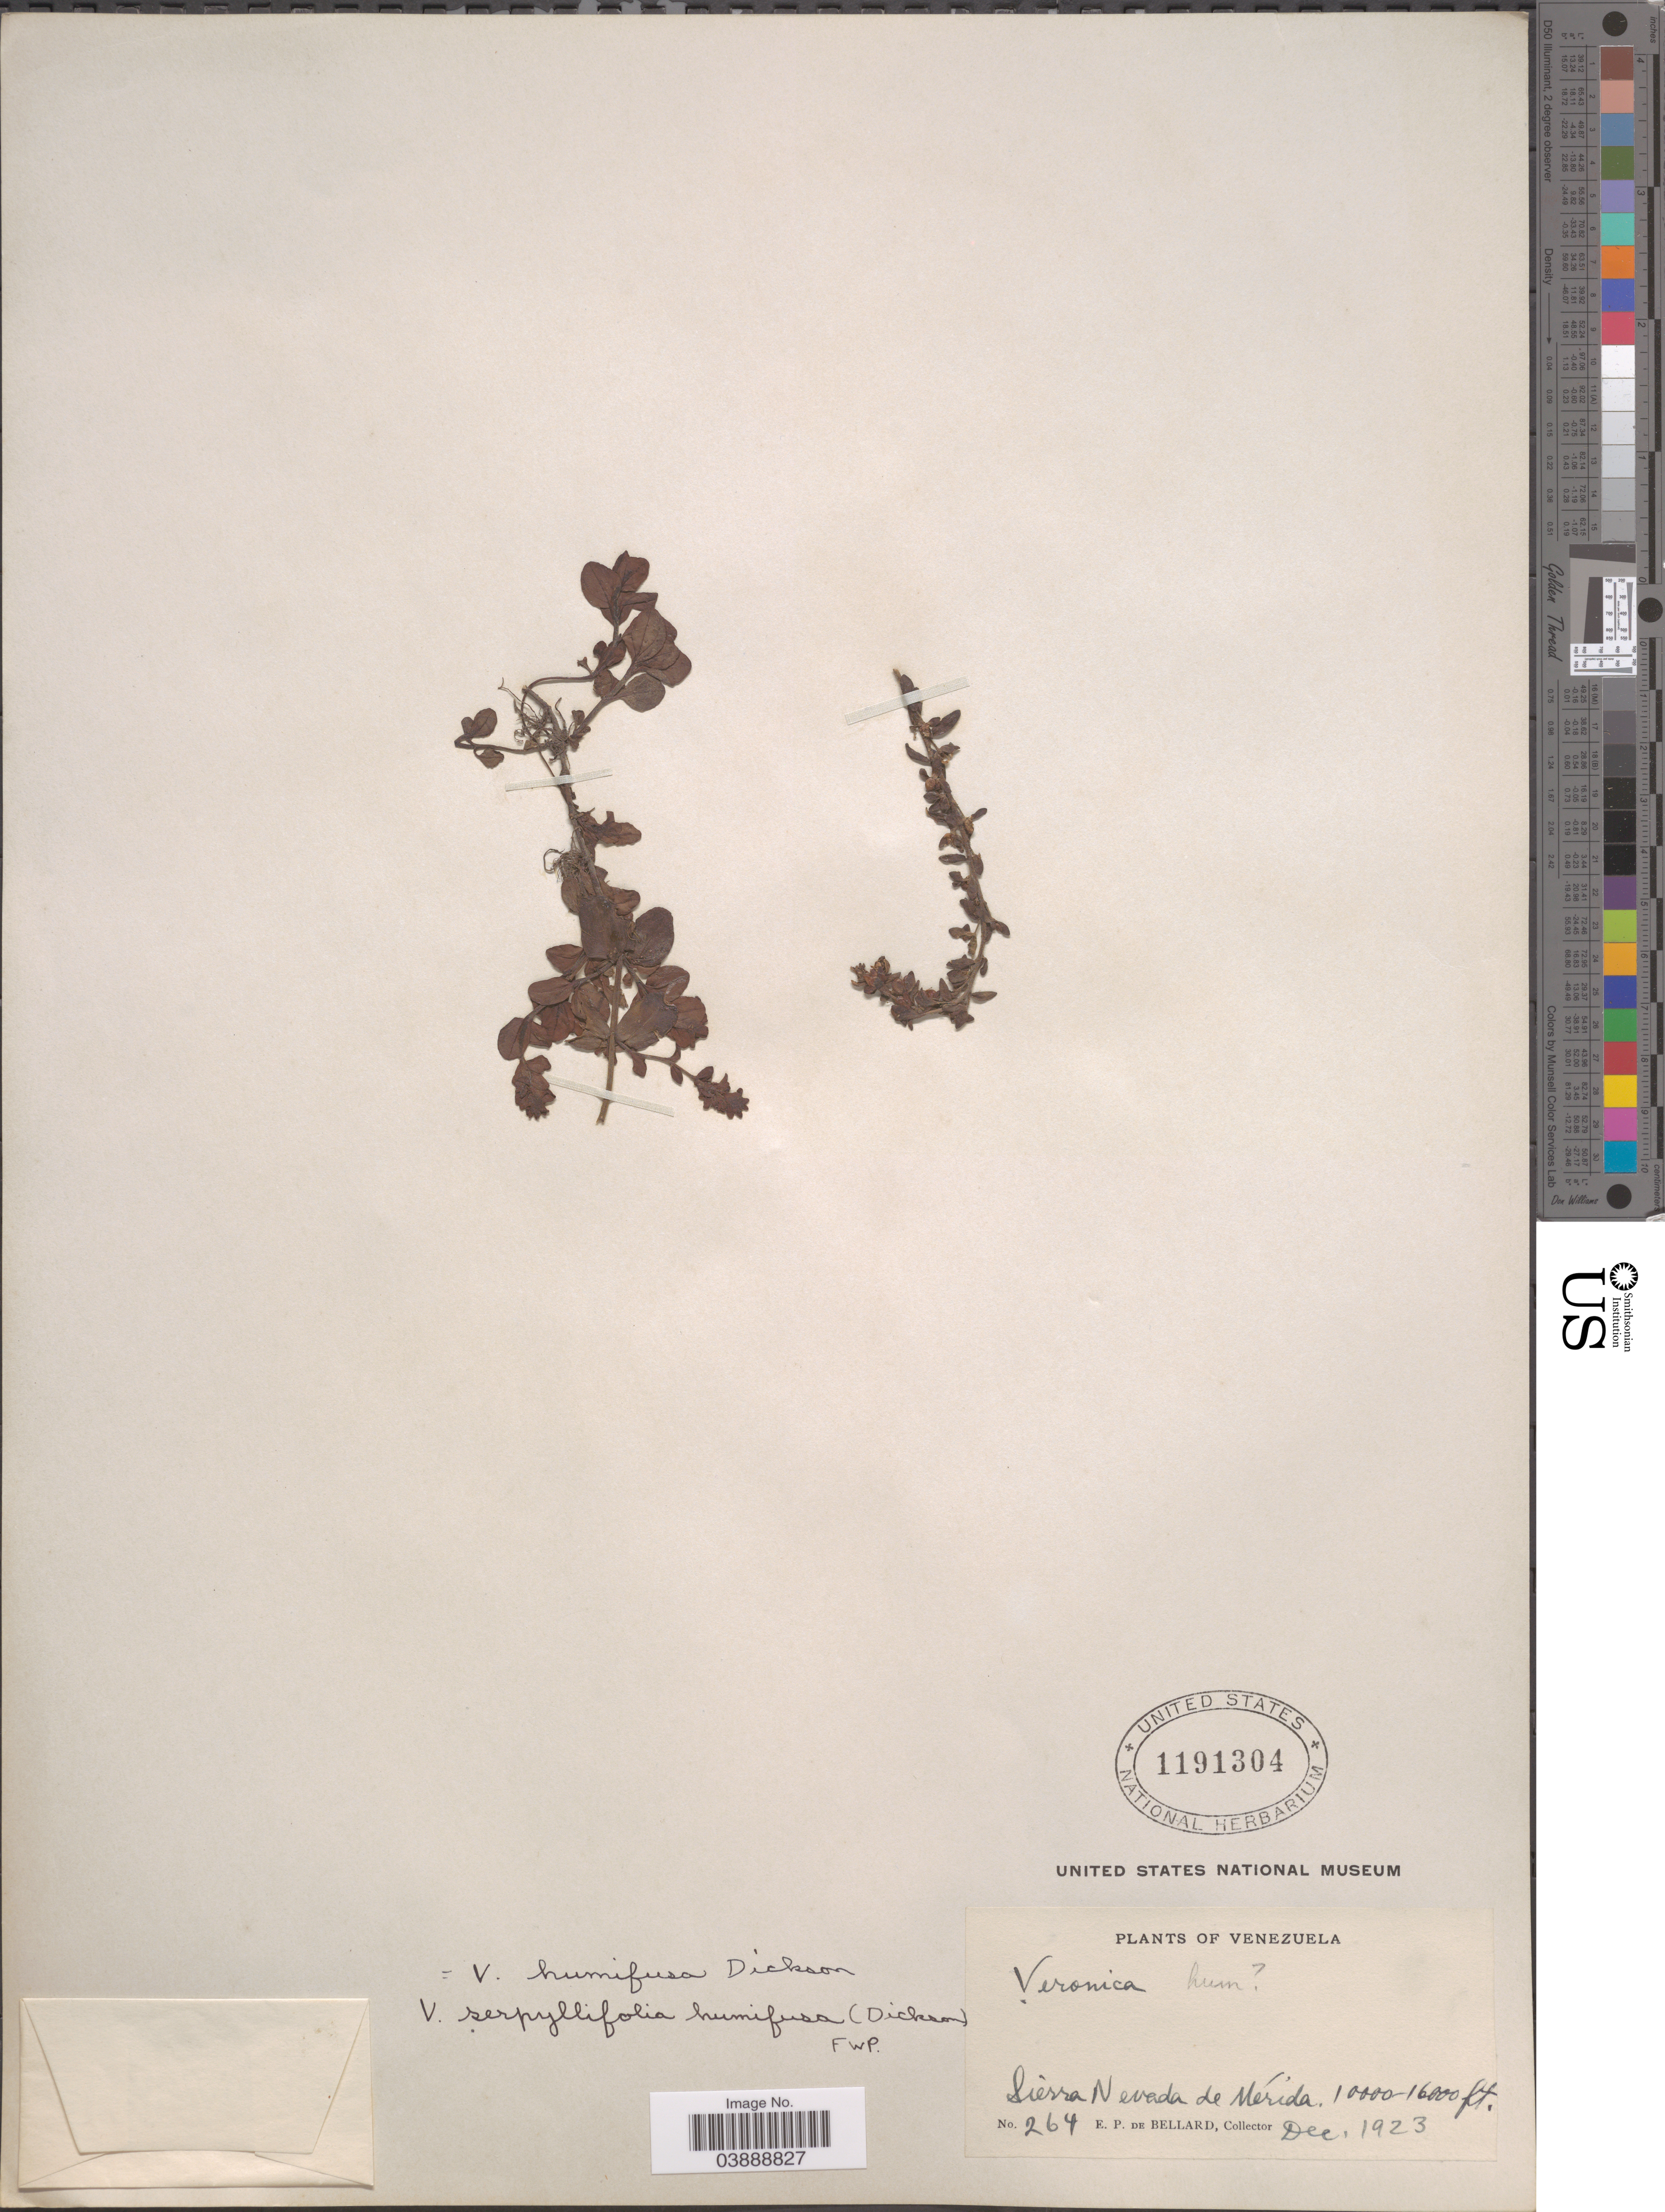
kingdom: Plantae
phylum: Tracheophyta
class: Magnoliopsida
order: Lamiales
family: Plantaginaceae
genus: Veronica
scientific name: Veronica serpyllifolia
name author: L.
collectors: E. de Bellard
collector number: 264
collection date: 1923-12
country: Venezuela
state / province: Merida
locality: Sierra Nevada de Mérida.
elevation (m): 3048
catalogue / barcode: US 1191304